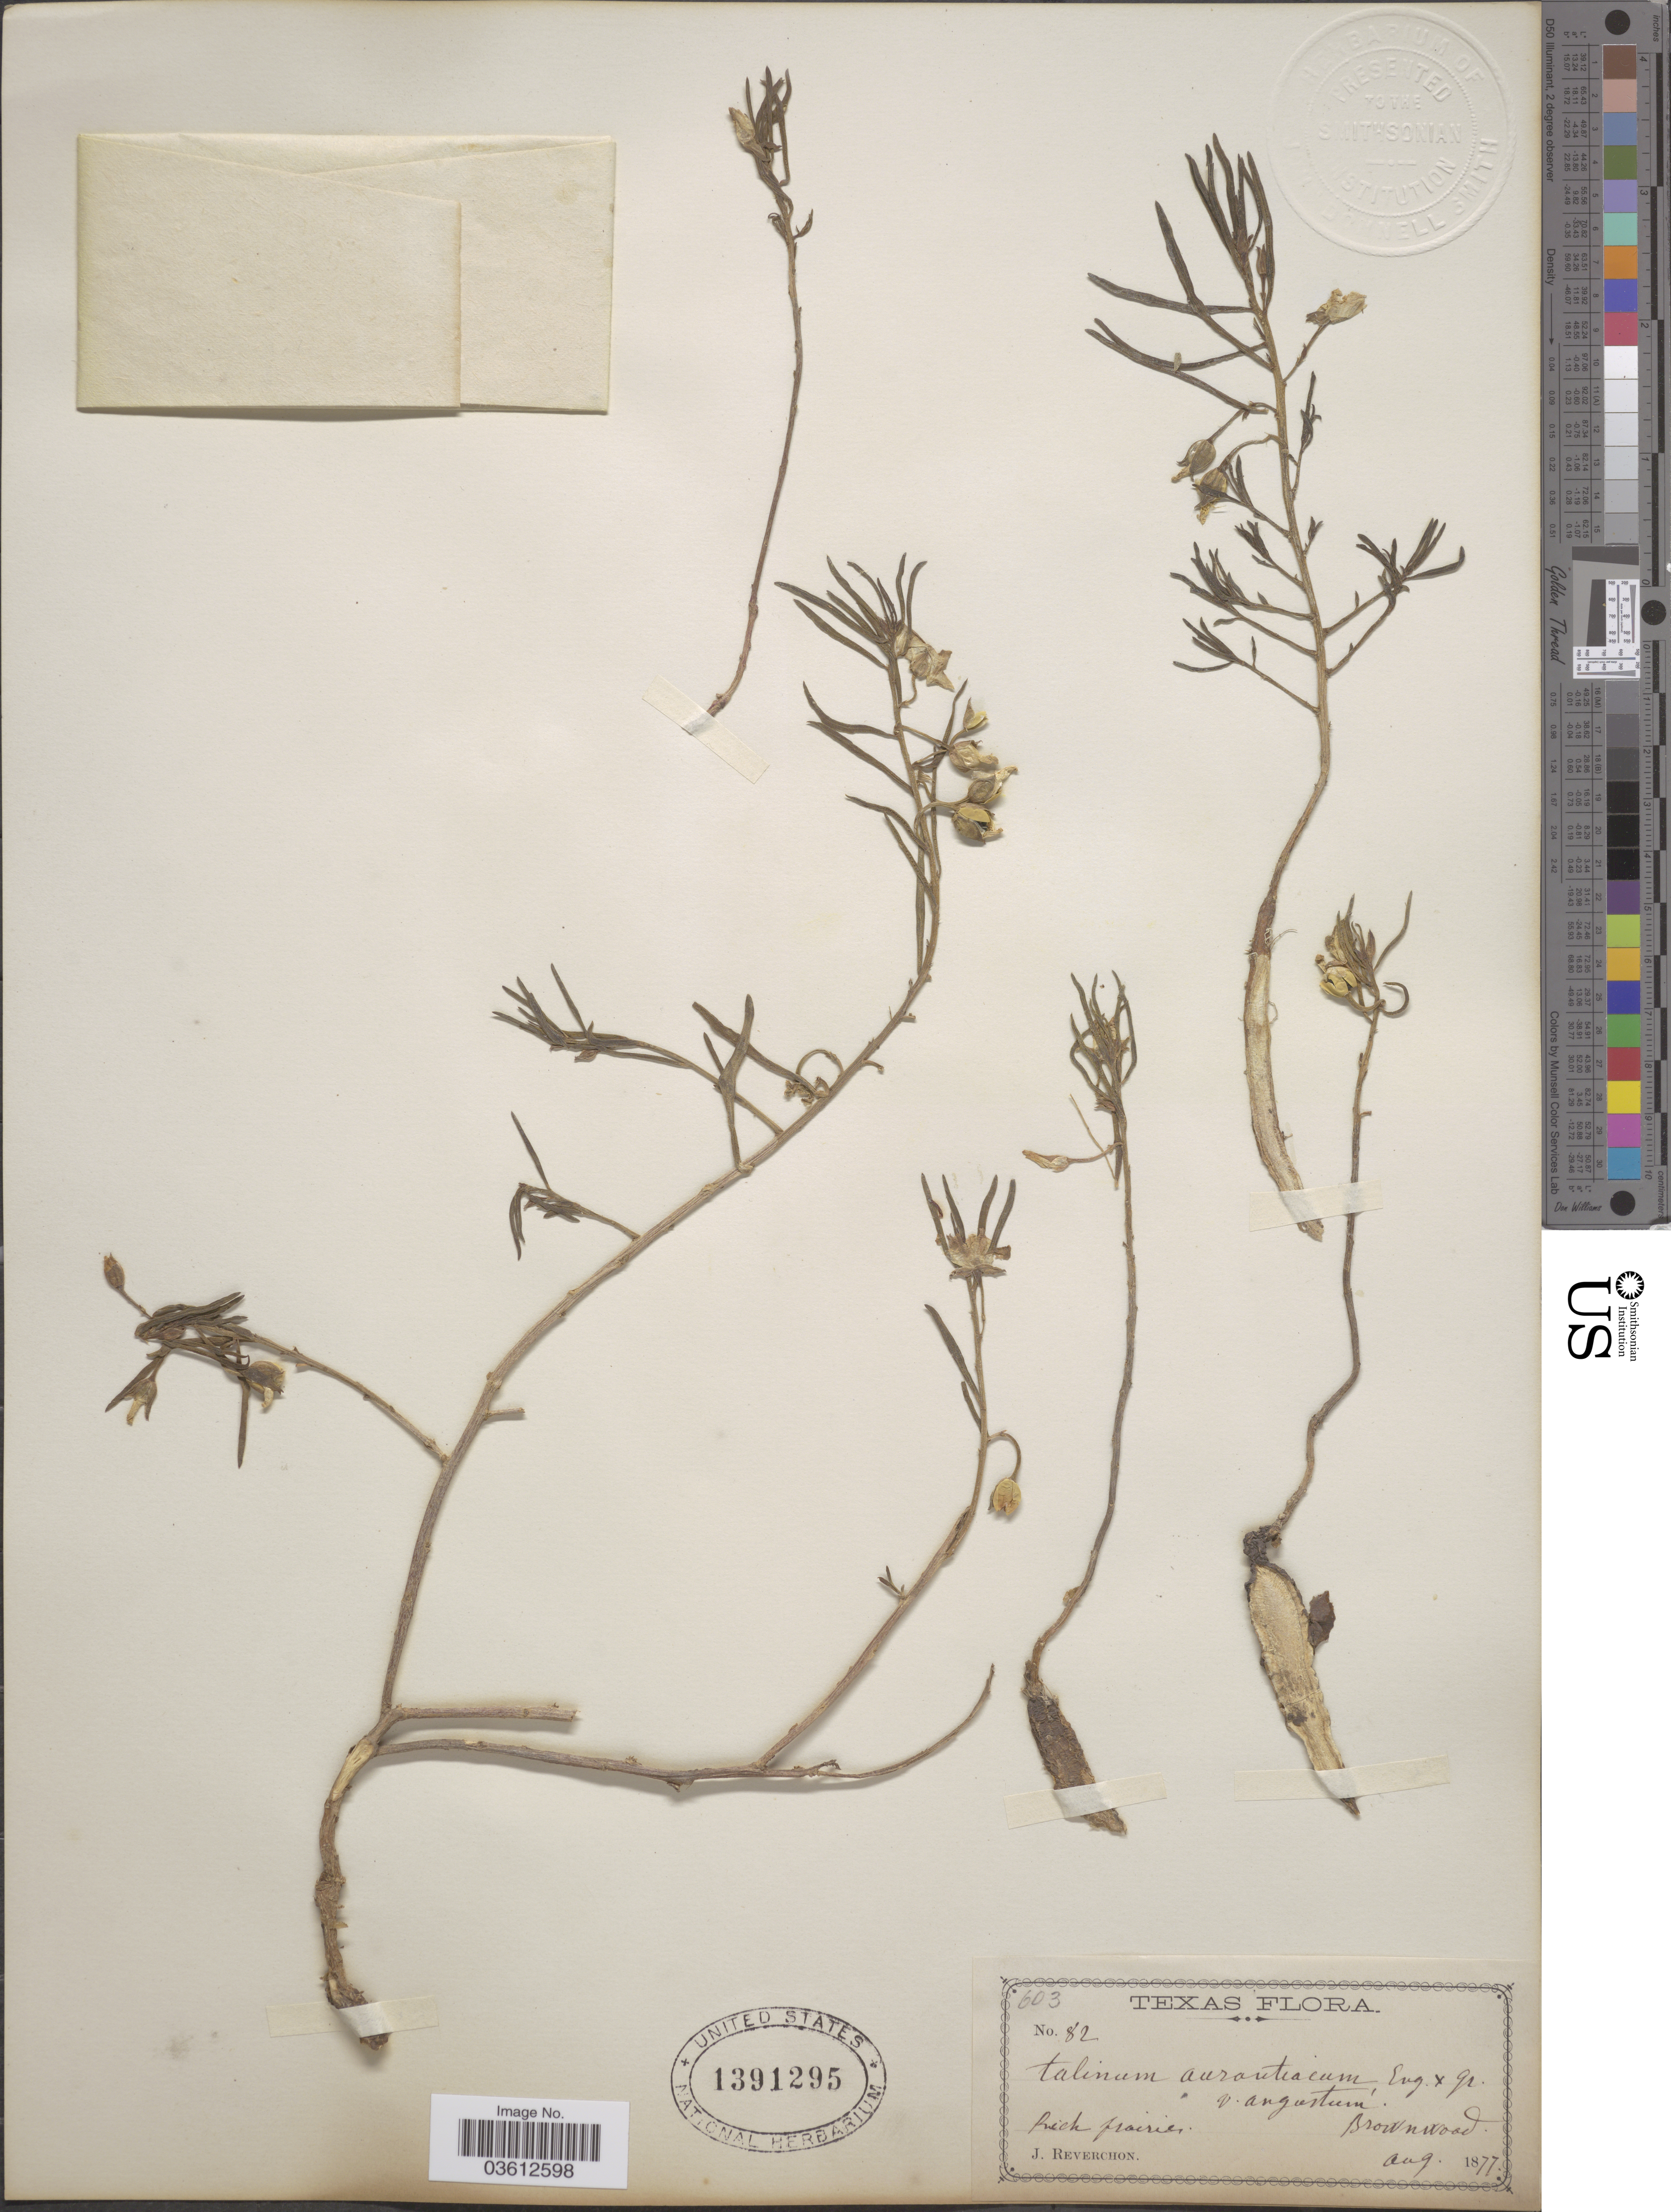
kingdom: Plantae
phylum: Tracheophyta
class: Magnoliopsida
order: Caryophyllales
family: Talinaceae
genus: Talinum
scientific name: Talinum aurantiacum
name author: Engelm. in A. Gray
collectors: J. Reverchon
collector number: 603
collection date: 1877-08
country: United States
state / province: Texas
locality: Brownwood.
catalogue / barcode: US 1391295